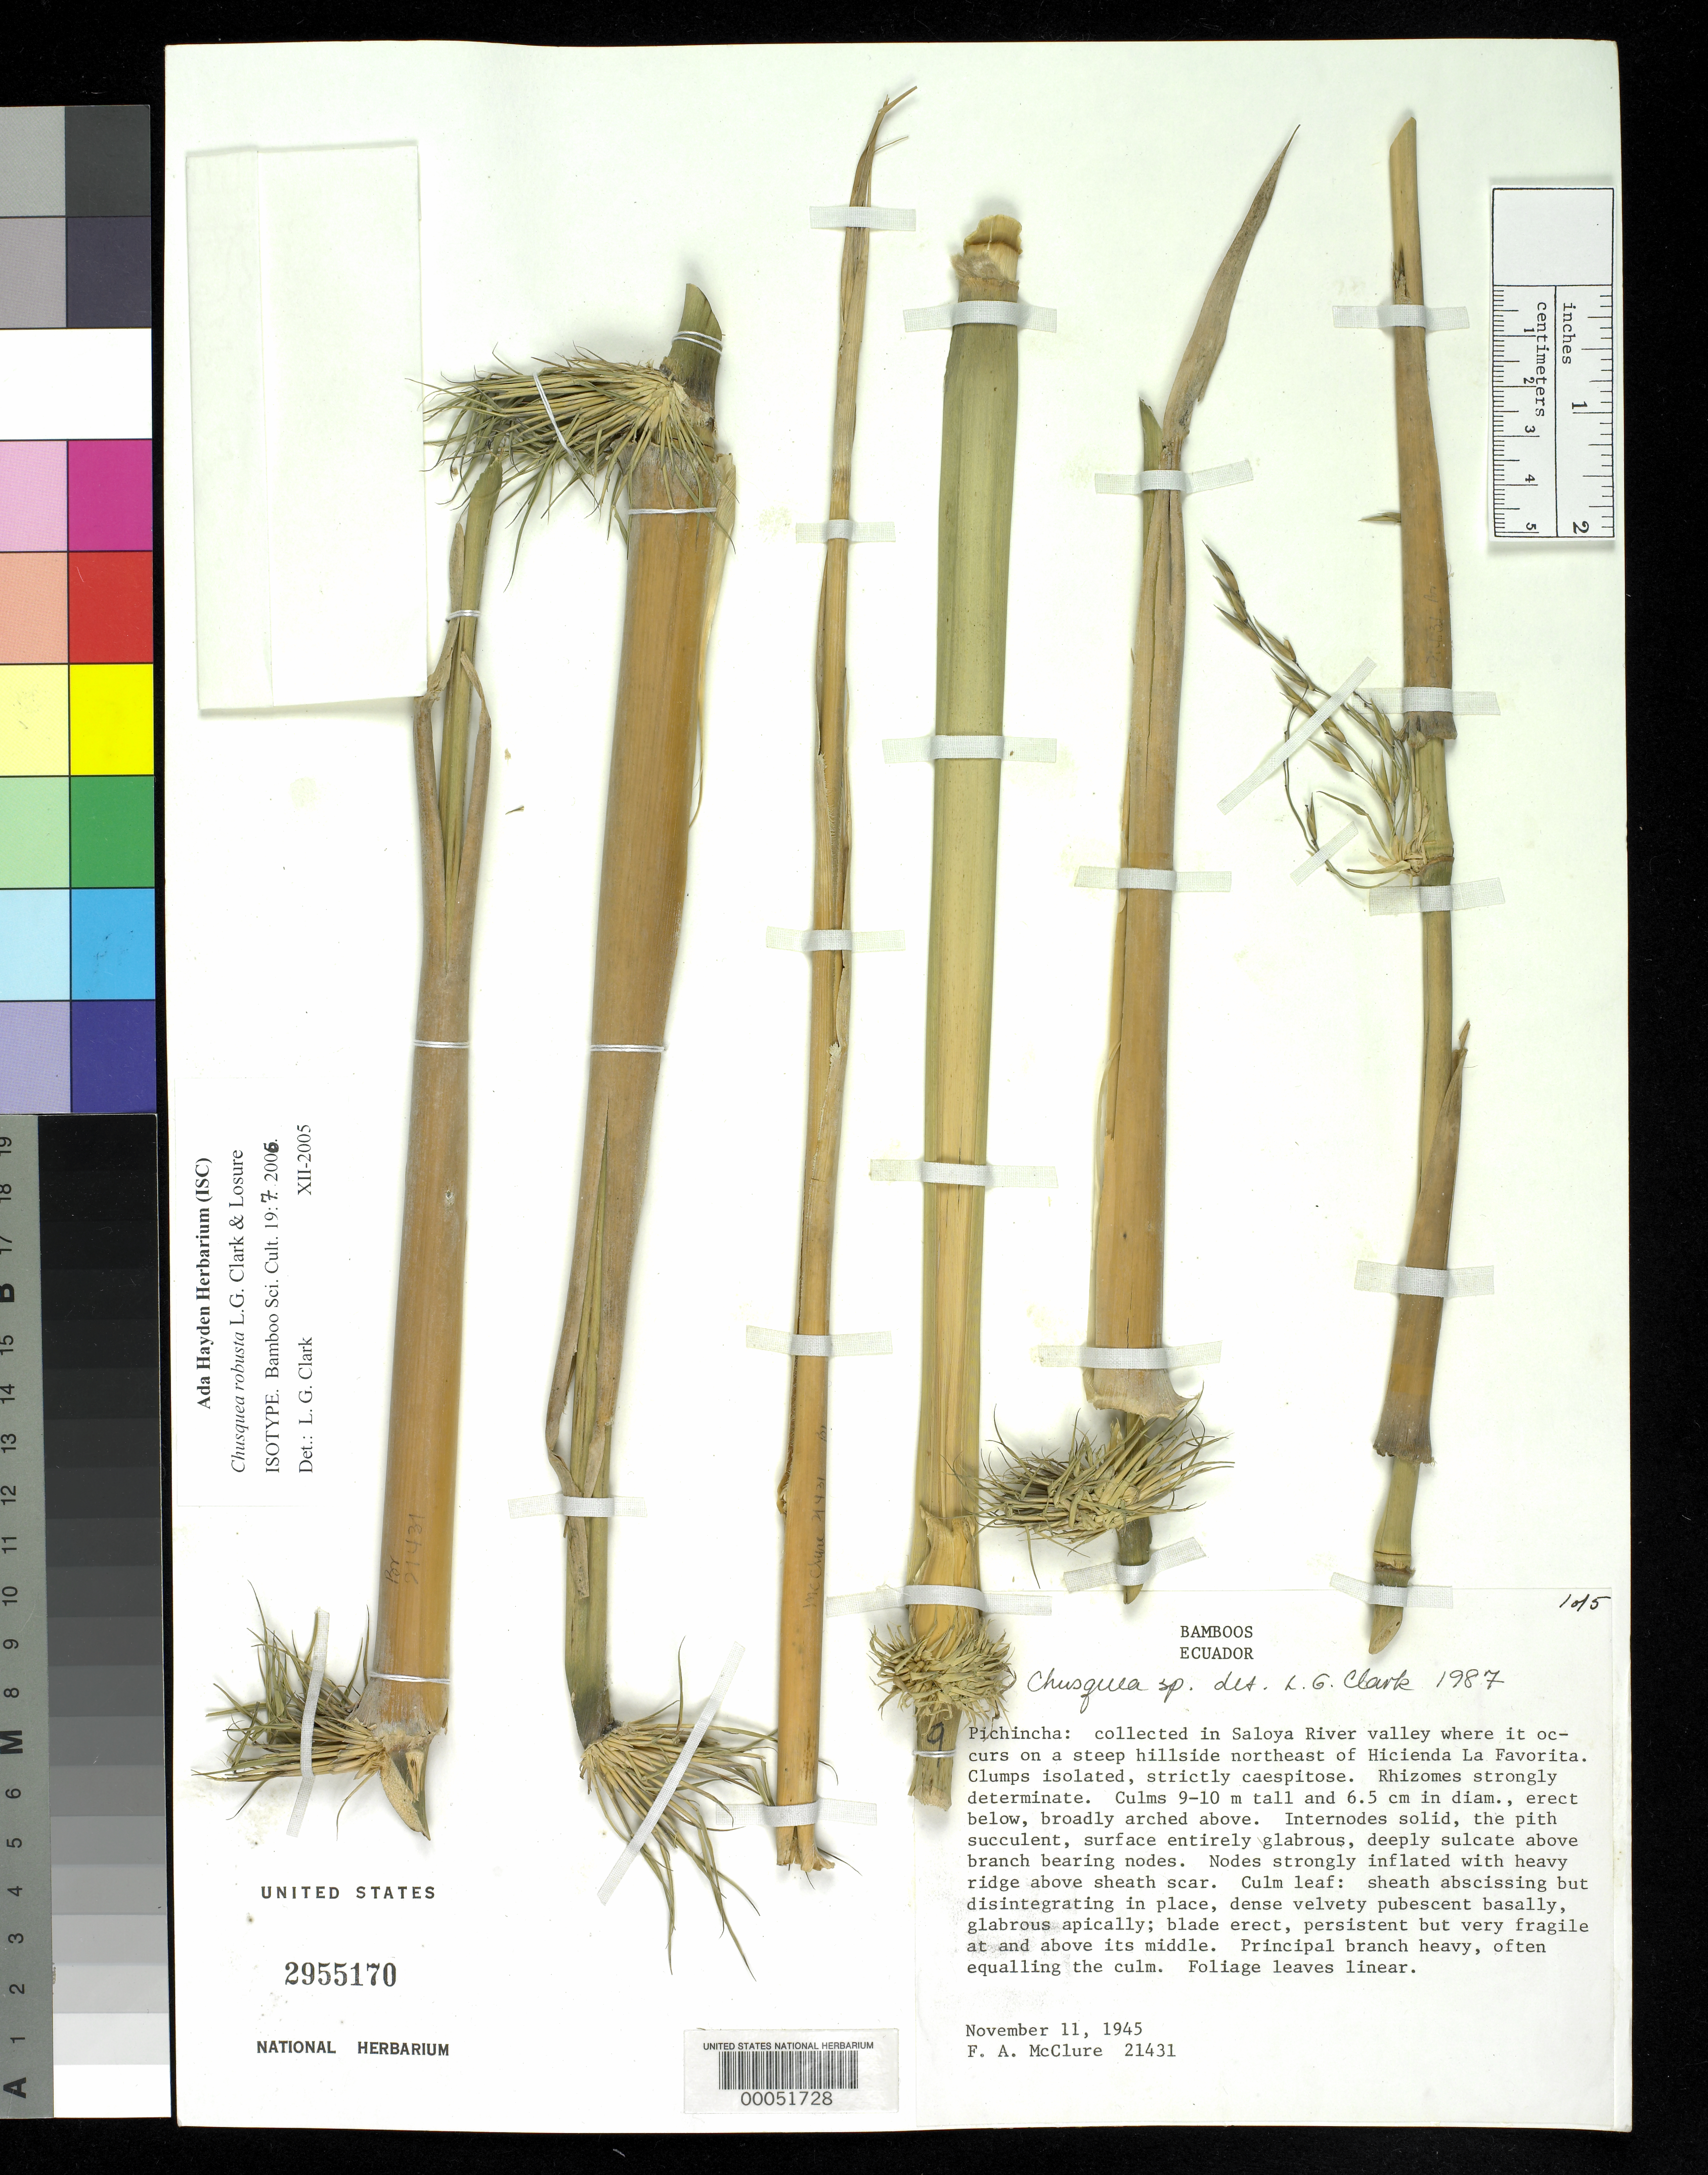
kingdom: Plantae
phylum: Tracheophyta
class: Liliopsida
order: Poales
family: Poaceae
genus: Chusquea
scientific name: Chusquea robusta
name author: L.G. Clark & Losure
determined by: Clark, Lynn G., (ISC), Iowa State University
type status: Isotype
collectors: F. A. McClure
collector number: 21431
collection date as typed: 11 Nov 1945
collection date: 1945-11-11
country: Ecuador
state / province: Pichincha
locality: Pichincha: collected in Saloya river valley where it occurs on a steep hillside northeast of Hacienda La Favorita.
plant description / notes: Specimen mounted on 5 sheets.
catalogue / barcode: US 2955170